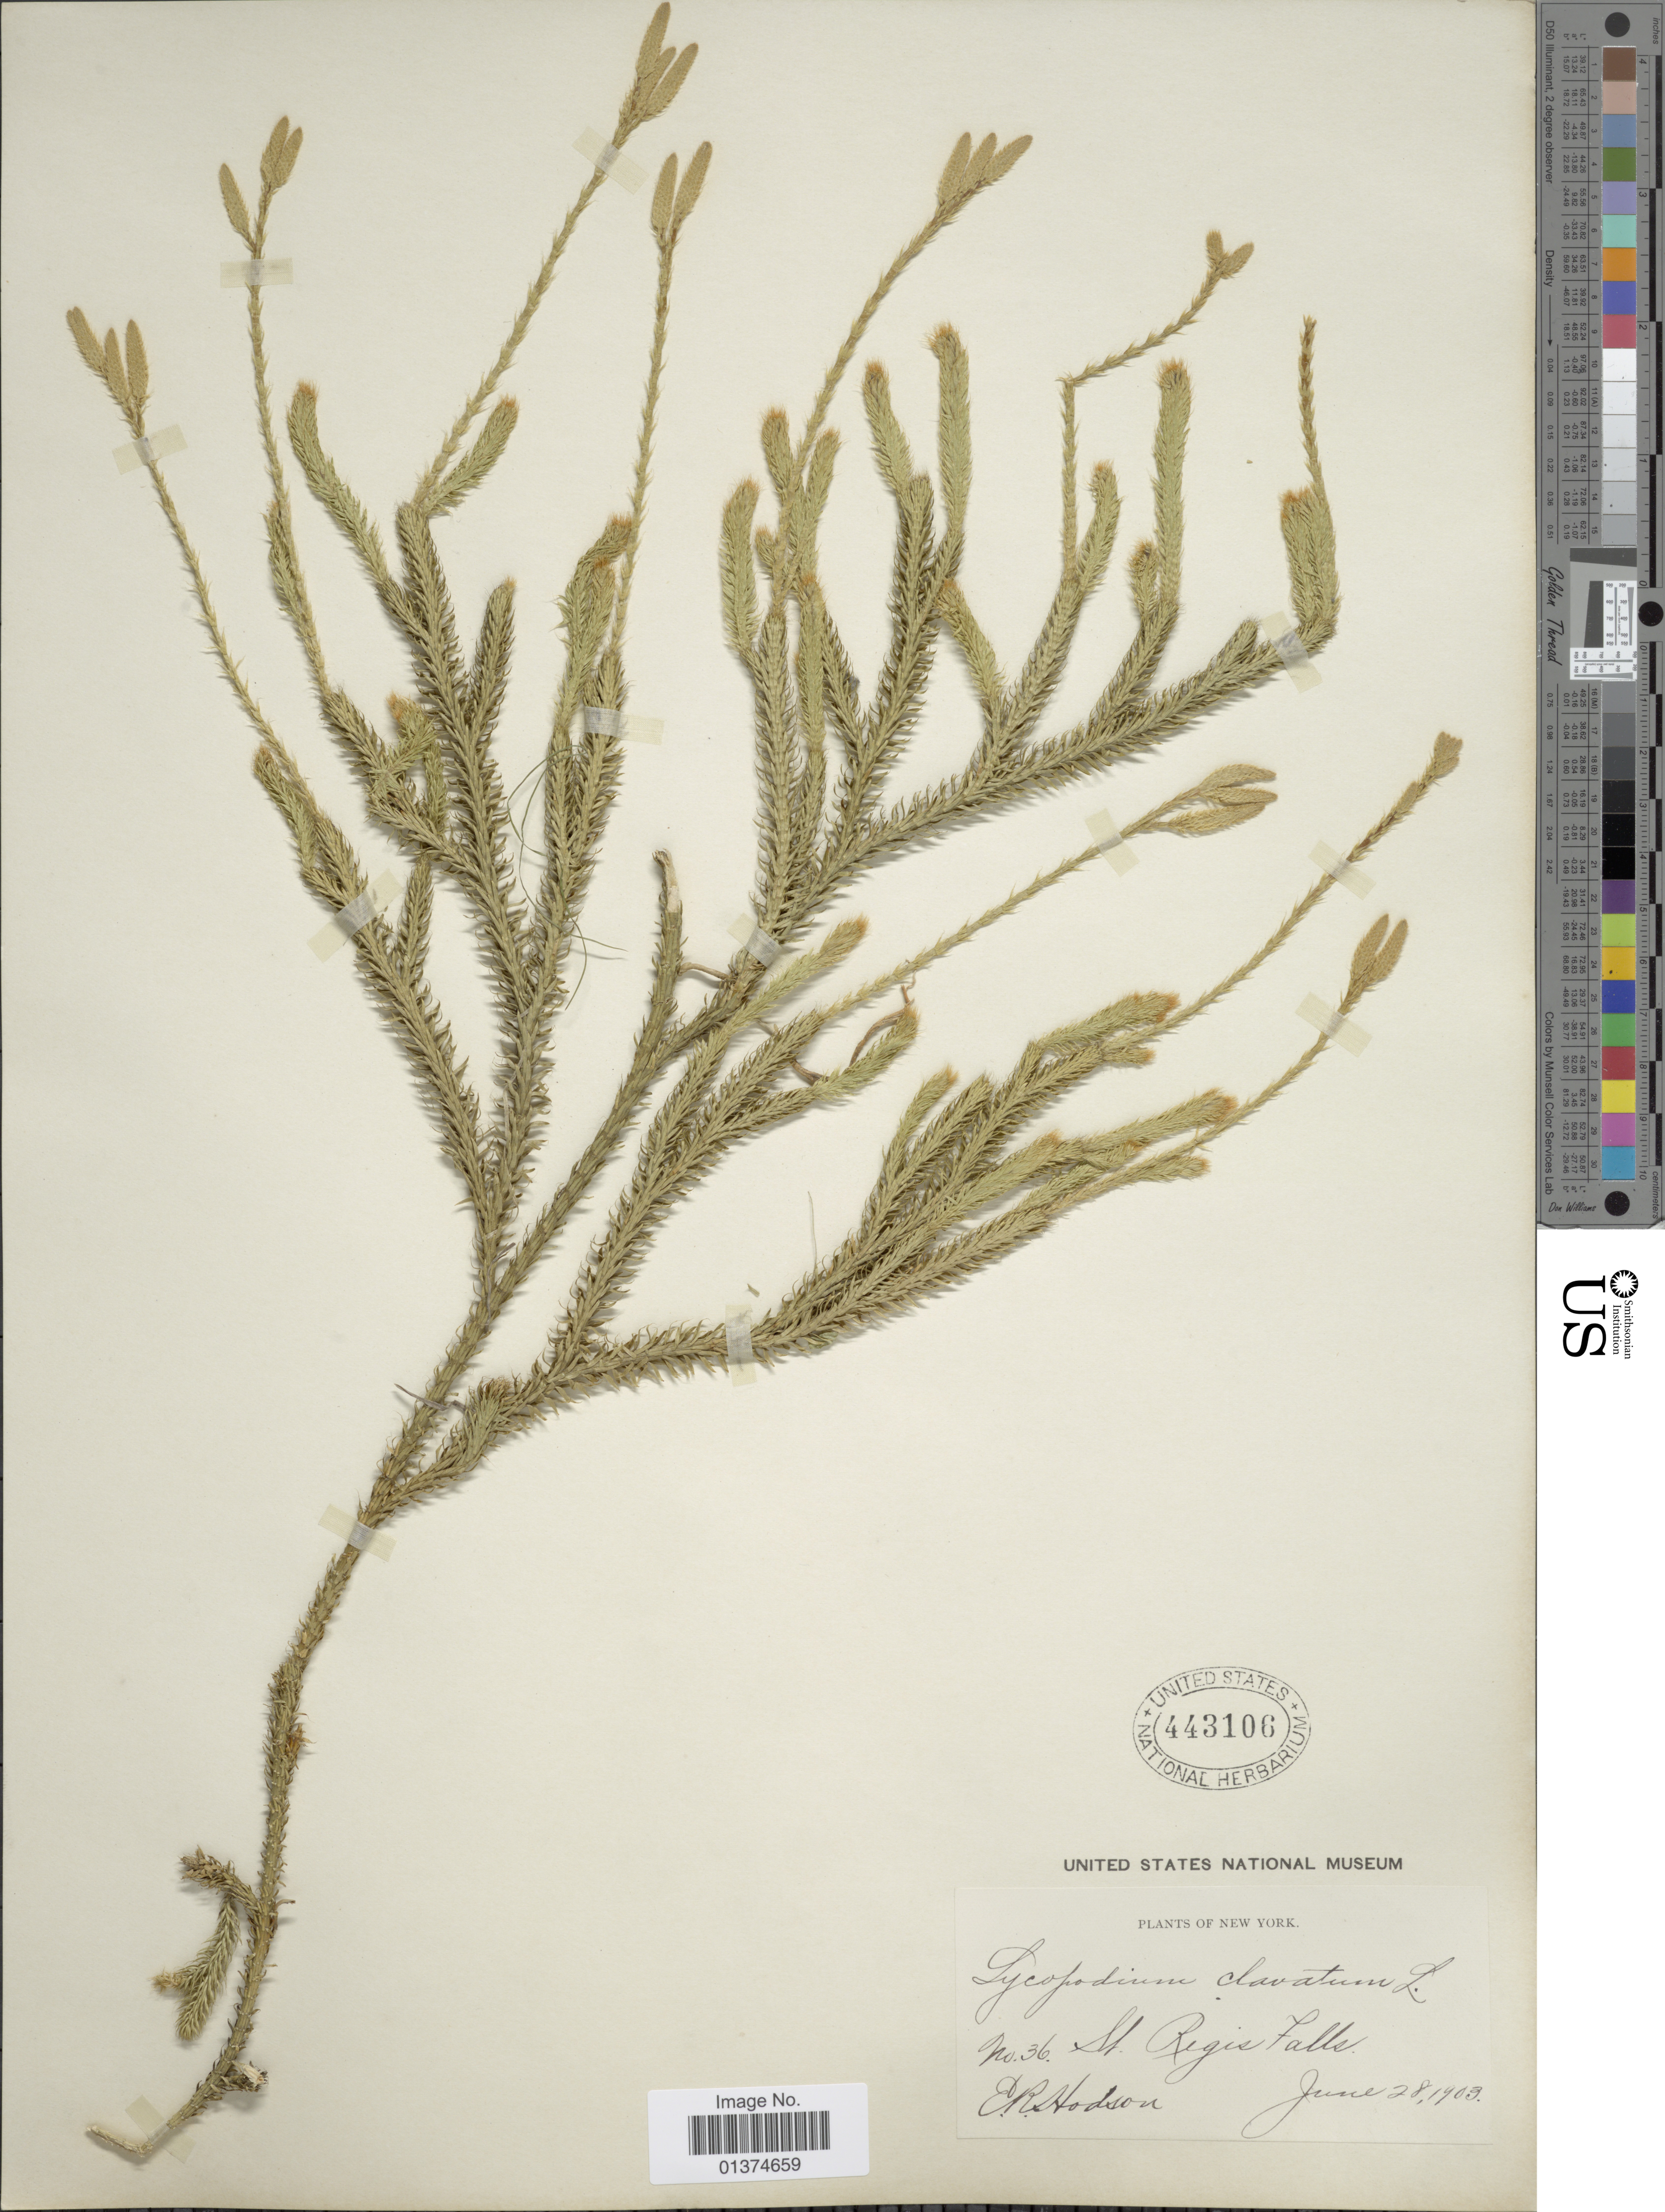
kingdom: Plantae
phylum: Tracheophyta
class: Lycopodiopsida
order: Lycopodiales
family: Lycopodiaceae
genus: Lycopodium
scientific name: Lycopodium clavatum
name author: L.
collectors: E. Hodson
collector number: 36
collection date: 1903-06-28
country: United States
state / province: New York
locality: St. Regis Falls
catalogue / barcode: US 443106